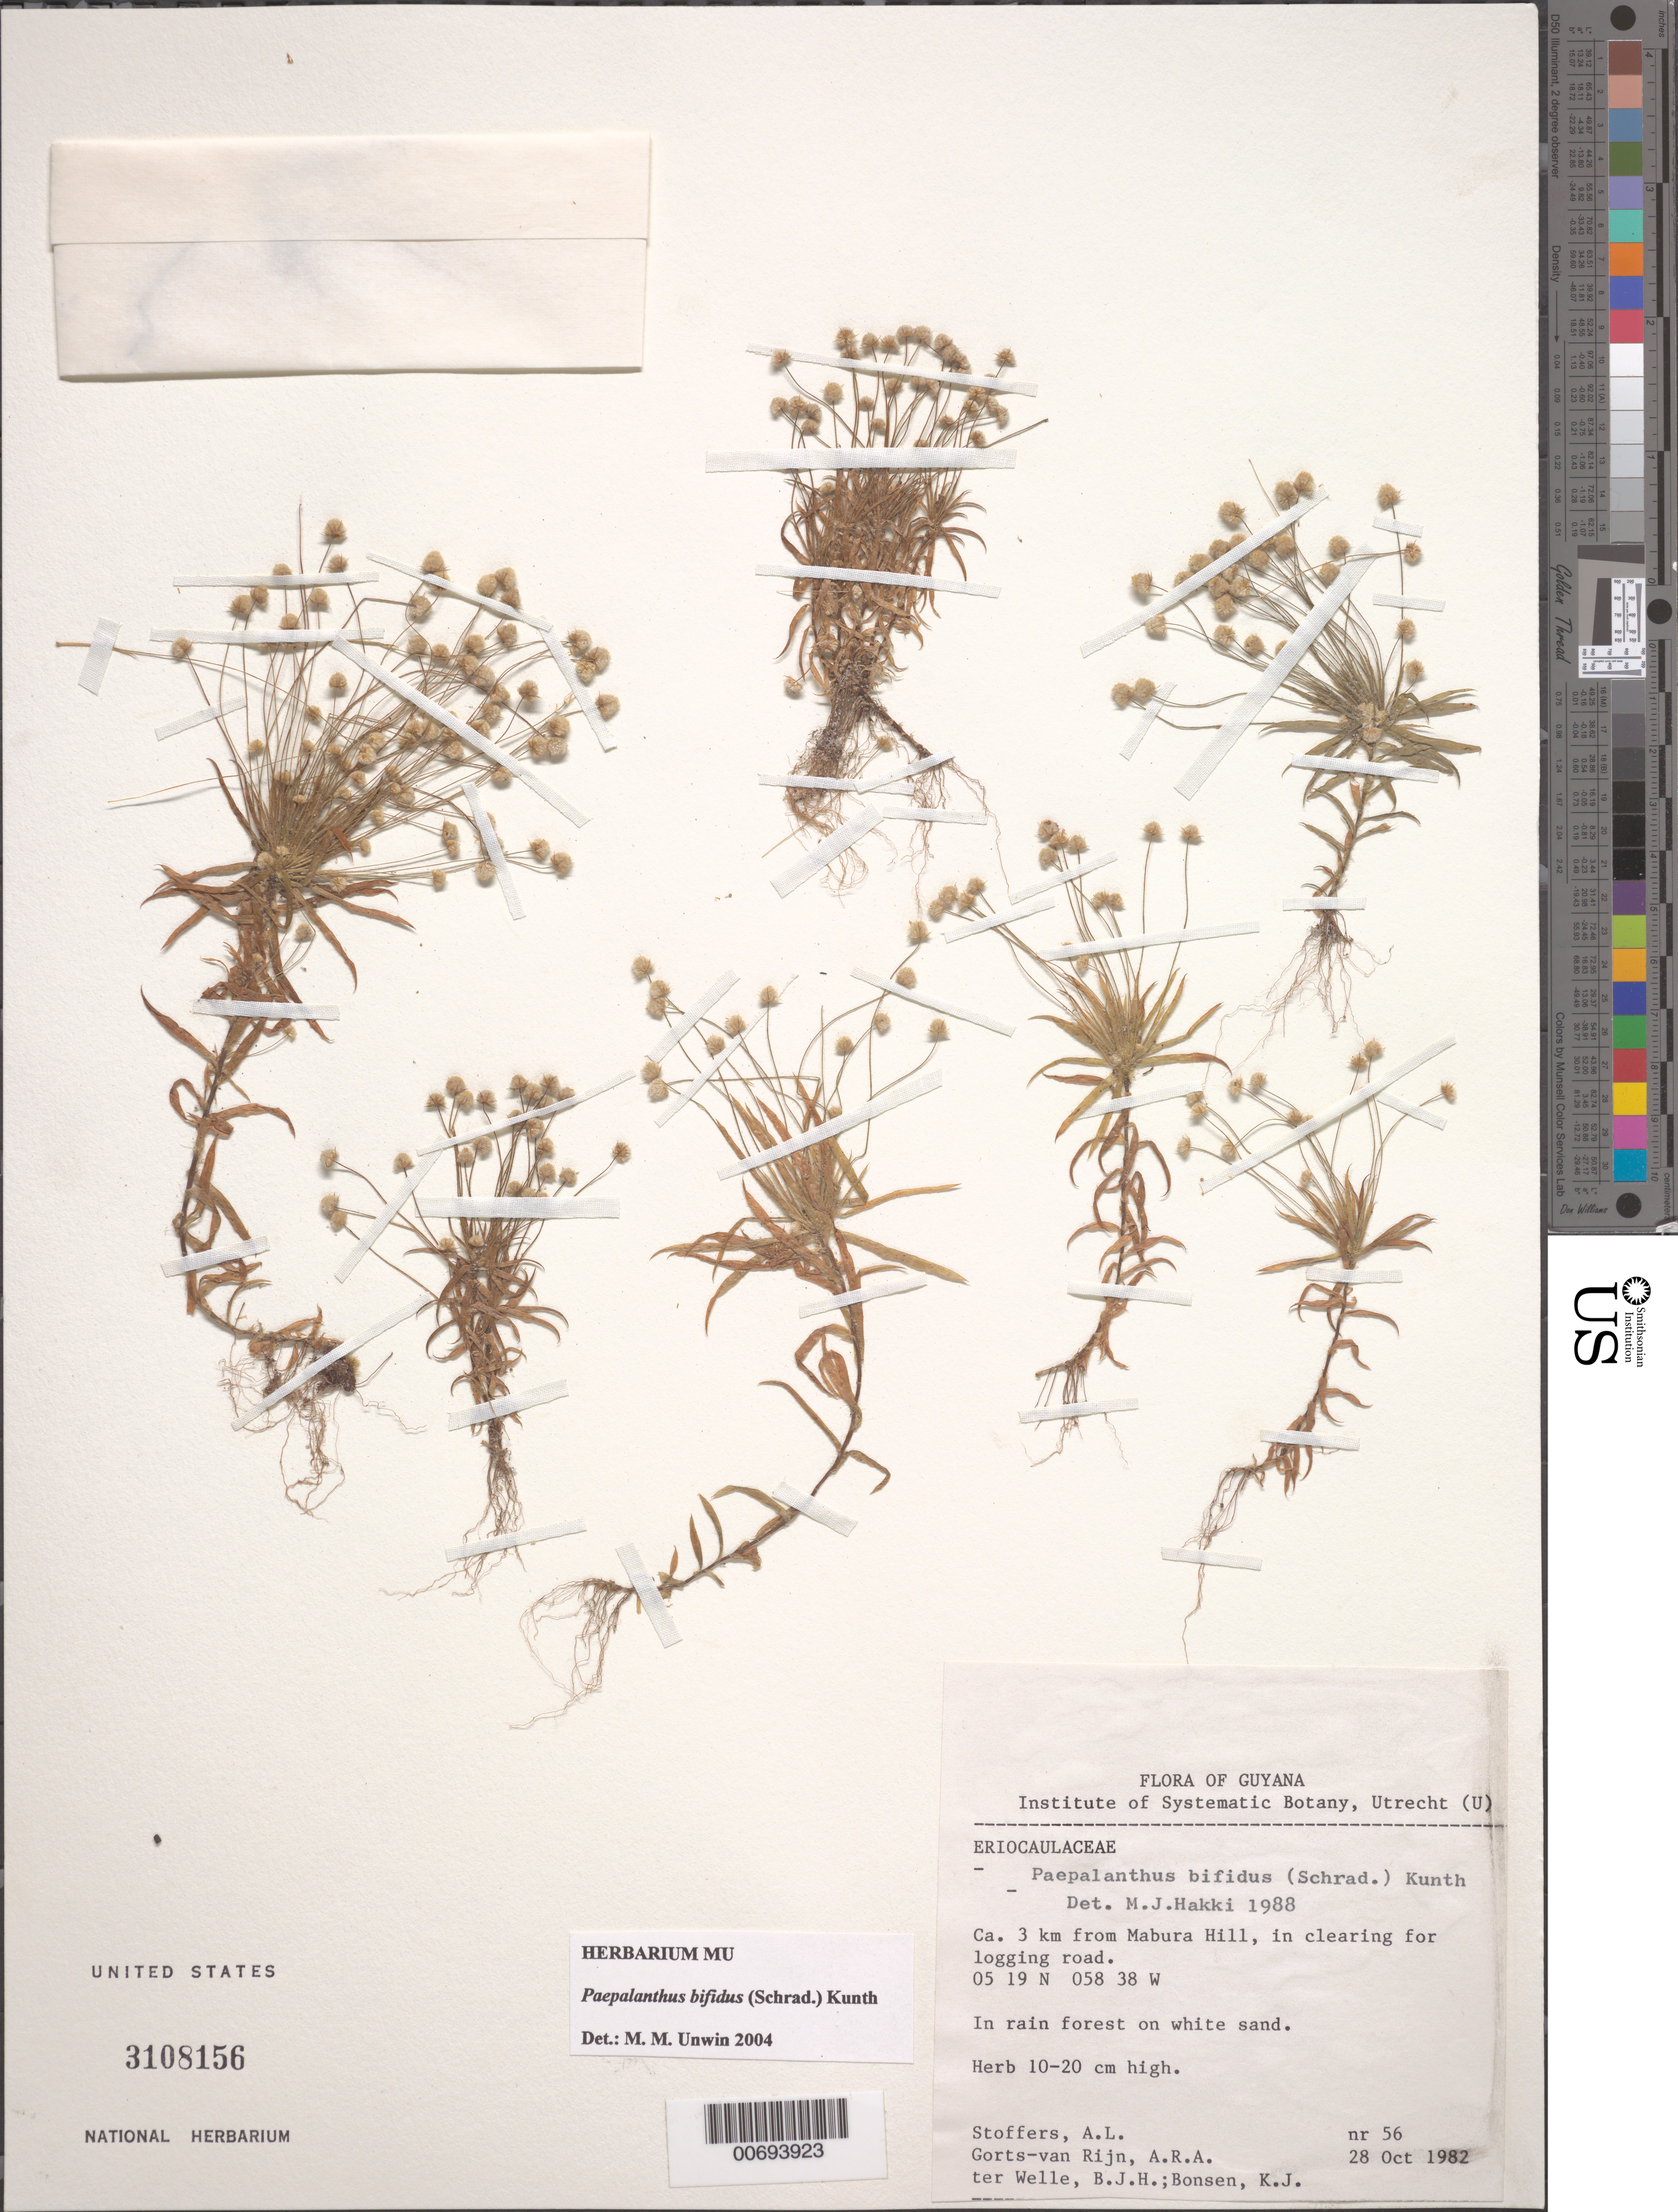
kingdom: Plantae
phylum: Tracheophyta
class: Liliopsida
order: Poales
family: Eriocaulaceae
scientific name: Giuliettia bifida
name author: (Schrad.) Andrino & Sano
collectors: A. Stoffers, A. .R. A. Görts-van Rijn, B. Welle & K. Bonsen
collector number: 56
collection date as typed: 28-Oct-82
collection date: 1982-10-28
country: Guyana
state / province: U. Demerara-Berbice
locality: Mabura Hill, ca. 3 km from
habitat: Rainforest on white sand.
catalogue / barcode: US 3108156